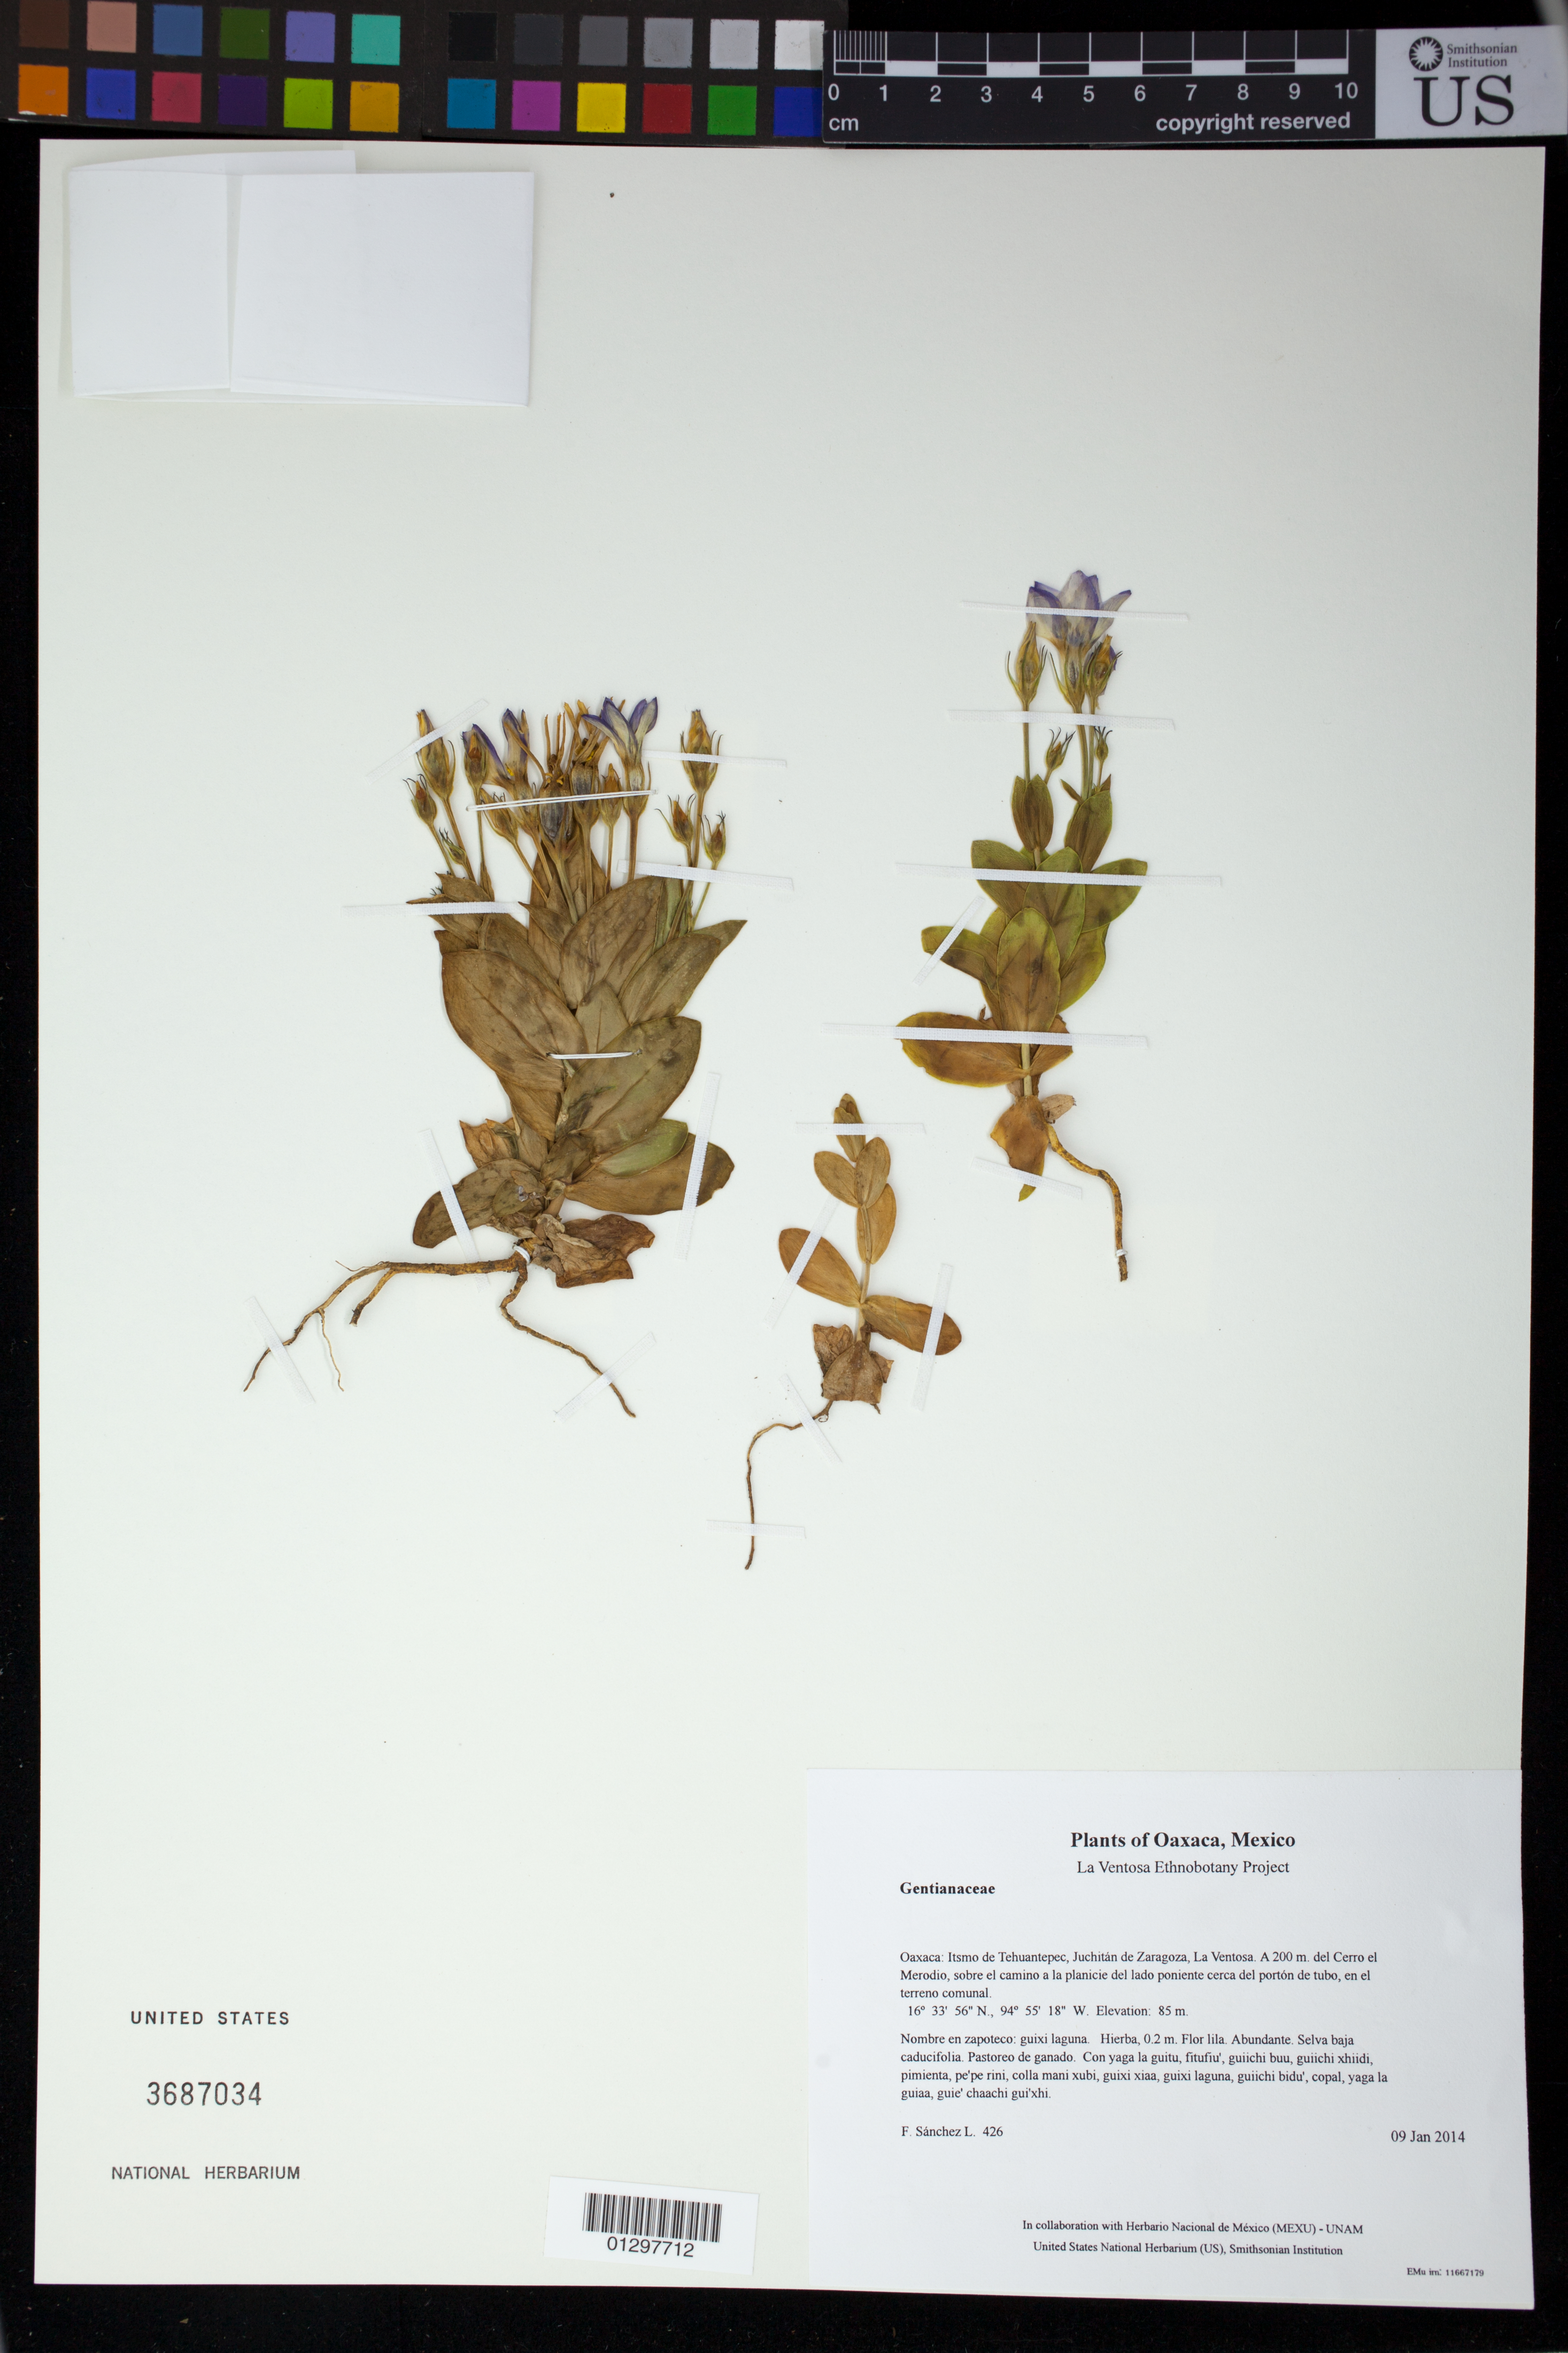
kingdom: Plantae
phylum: Tracheophyta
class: Magnoliopsida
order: Gentianales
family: Gentianaceae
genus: Eustoma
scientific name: Eustoma exaltatum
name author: (L.) Salisb. ex Don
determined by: Velasco G., Kenia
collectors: F. Sánchez L.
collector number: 426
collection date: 2014-01-09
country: Mexico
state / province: Oaxaca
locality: Itsmo de Tehuantepec, Juchitán de Zaragoza, La Ventosa. A 200 m. del Cerro el Merodio, sobre el camino a la planicie del lado poniente cerca del portón de tubo, en el terreno comunal.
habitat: Selva baja caducifolia. Pastoreo de ganado.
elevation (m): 85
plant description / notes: JEBOT, MEXU, SERO, US; Guixi bandaga. 0.2 m. Guie' lila. Stale.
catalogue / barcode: US 3687034